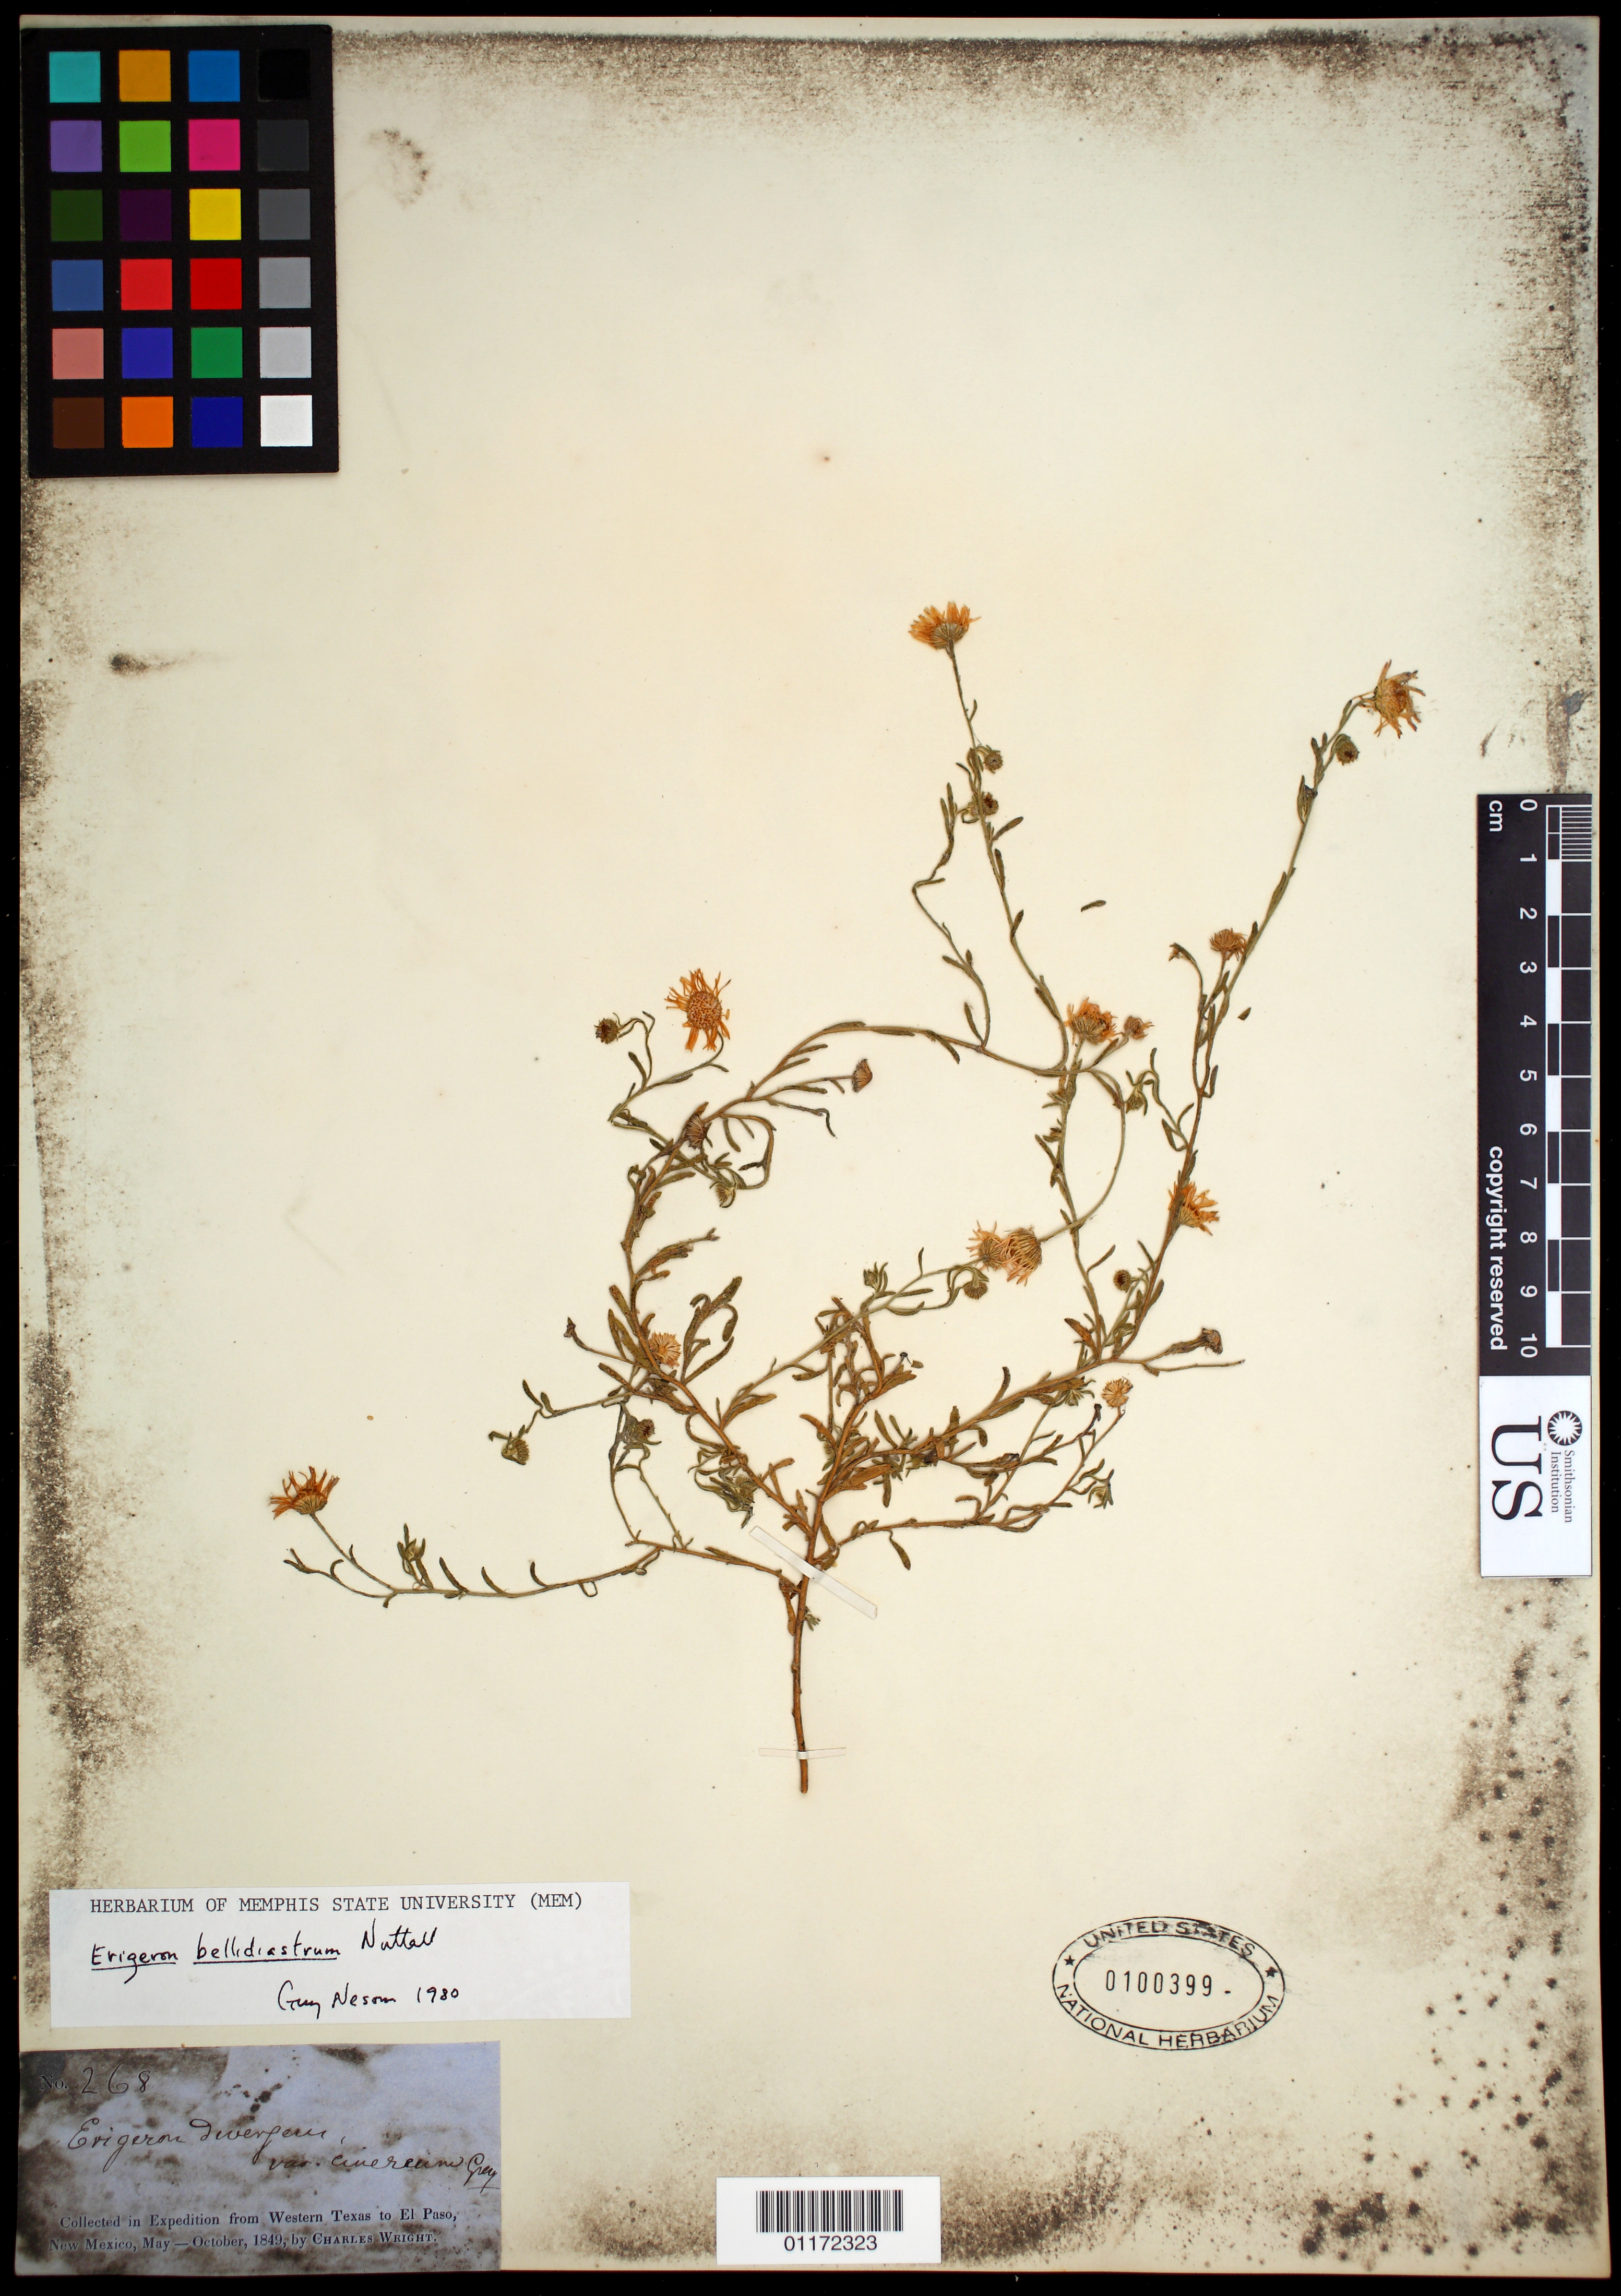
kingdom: Plantae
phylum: Tracheophyta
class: Magnoliopsida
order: Asterales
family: Asteraceae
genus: Erigeron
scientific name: Erigeron bellidiastrum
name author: Nutt.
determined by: Nesom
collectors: C. Wright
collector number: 268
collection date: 1849-05/1849-10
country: United States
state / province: New Mexico / Texas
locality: from Western Texas to El Paso, New Mexico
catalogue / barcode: US 100399